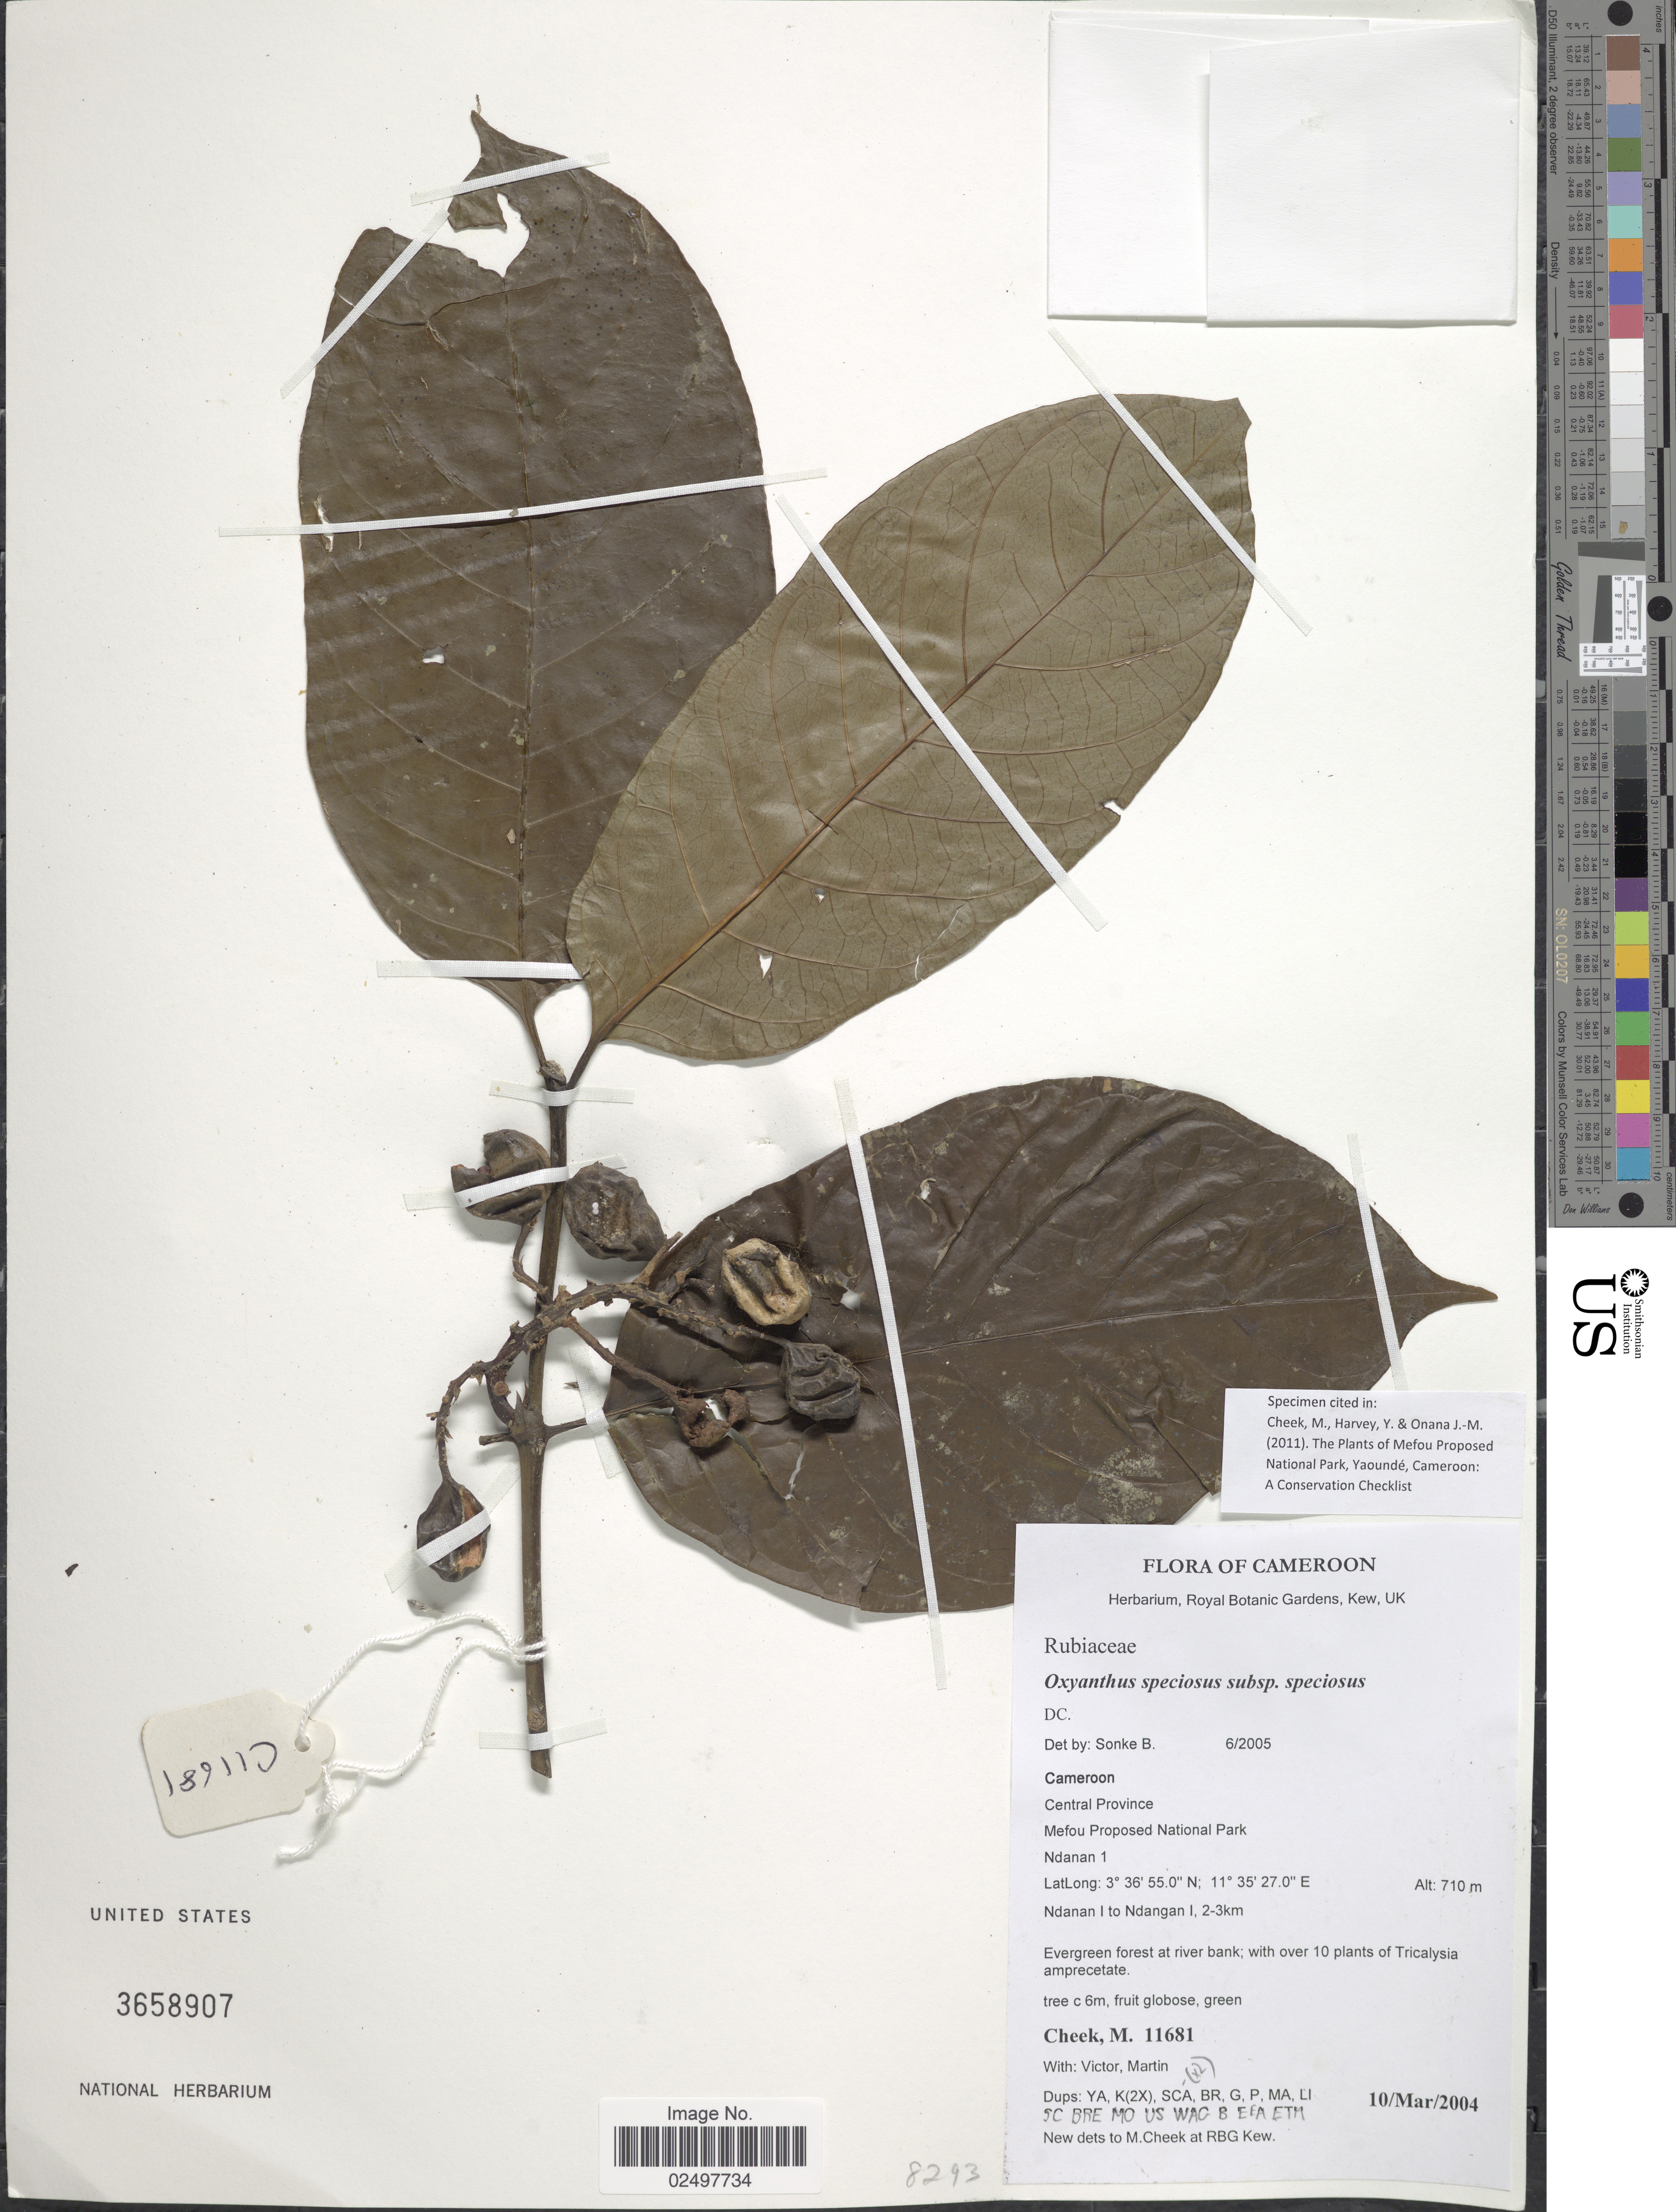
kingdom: Plantae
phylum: Tracheophyta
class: Magnoliopsida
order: Gentianales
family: Rubiaceae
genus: Oxyanthus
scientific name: Oxyanthus speciosus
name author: DC.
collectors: M. Cheek & V. Martin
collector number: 11681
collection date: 2004-03-10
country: Cameroon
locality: Cameroon, Central Province, Mefou Proposed National Park, Ndanan 1, Ndanan I to Ndangan I, 2-3 km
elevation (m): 710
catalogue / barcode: US 3658907